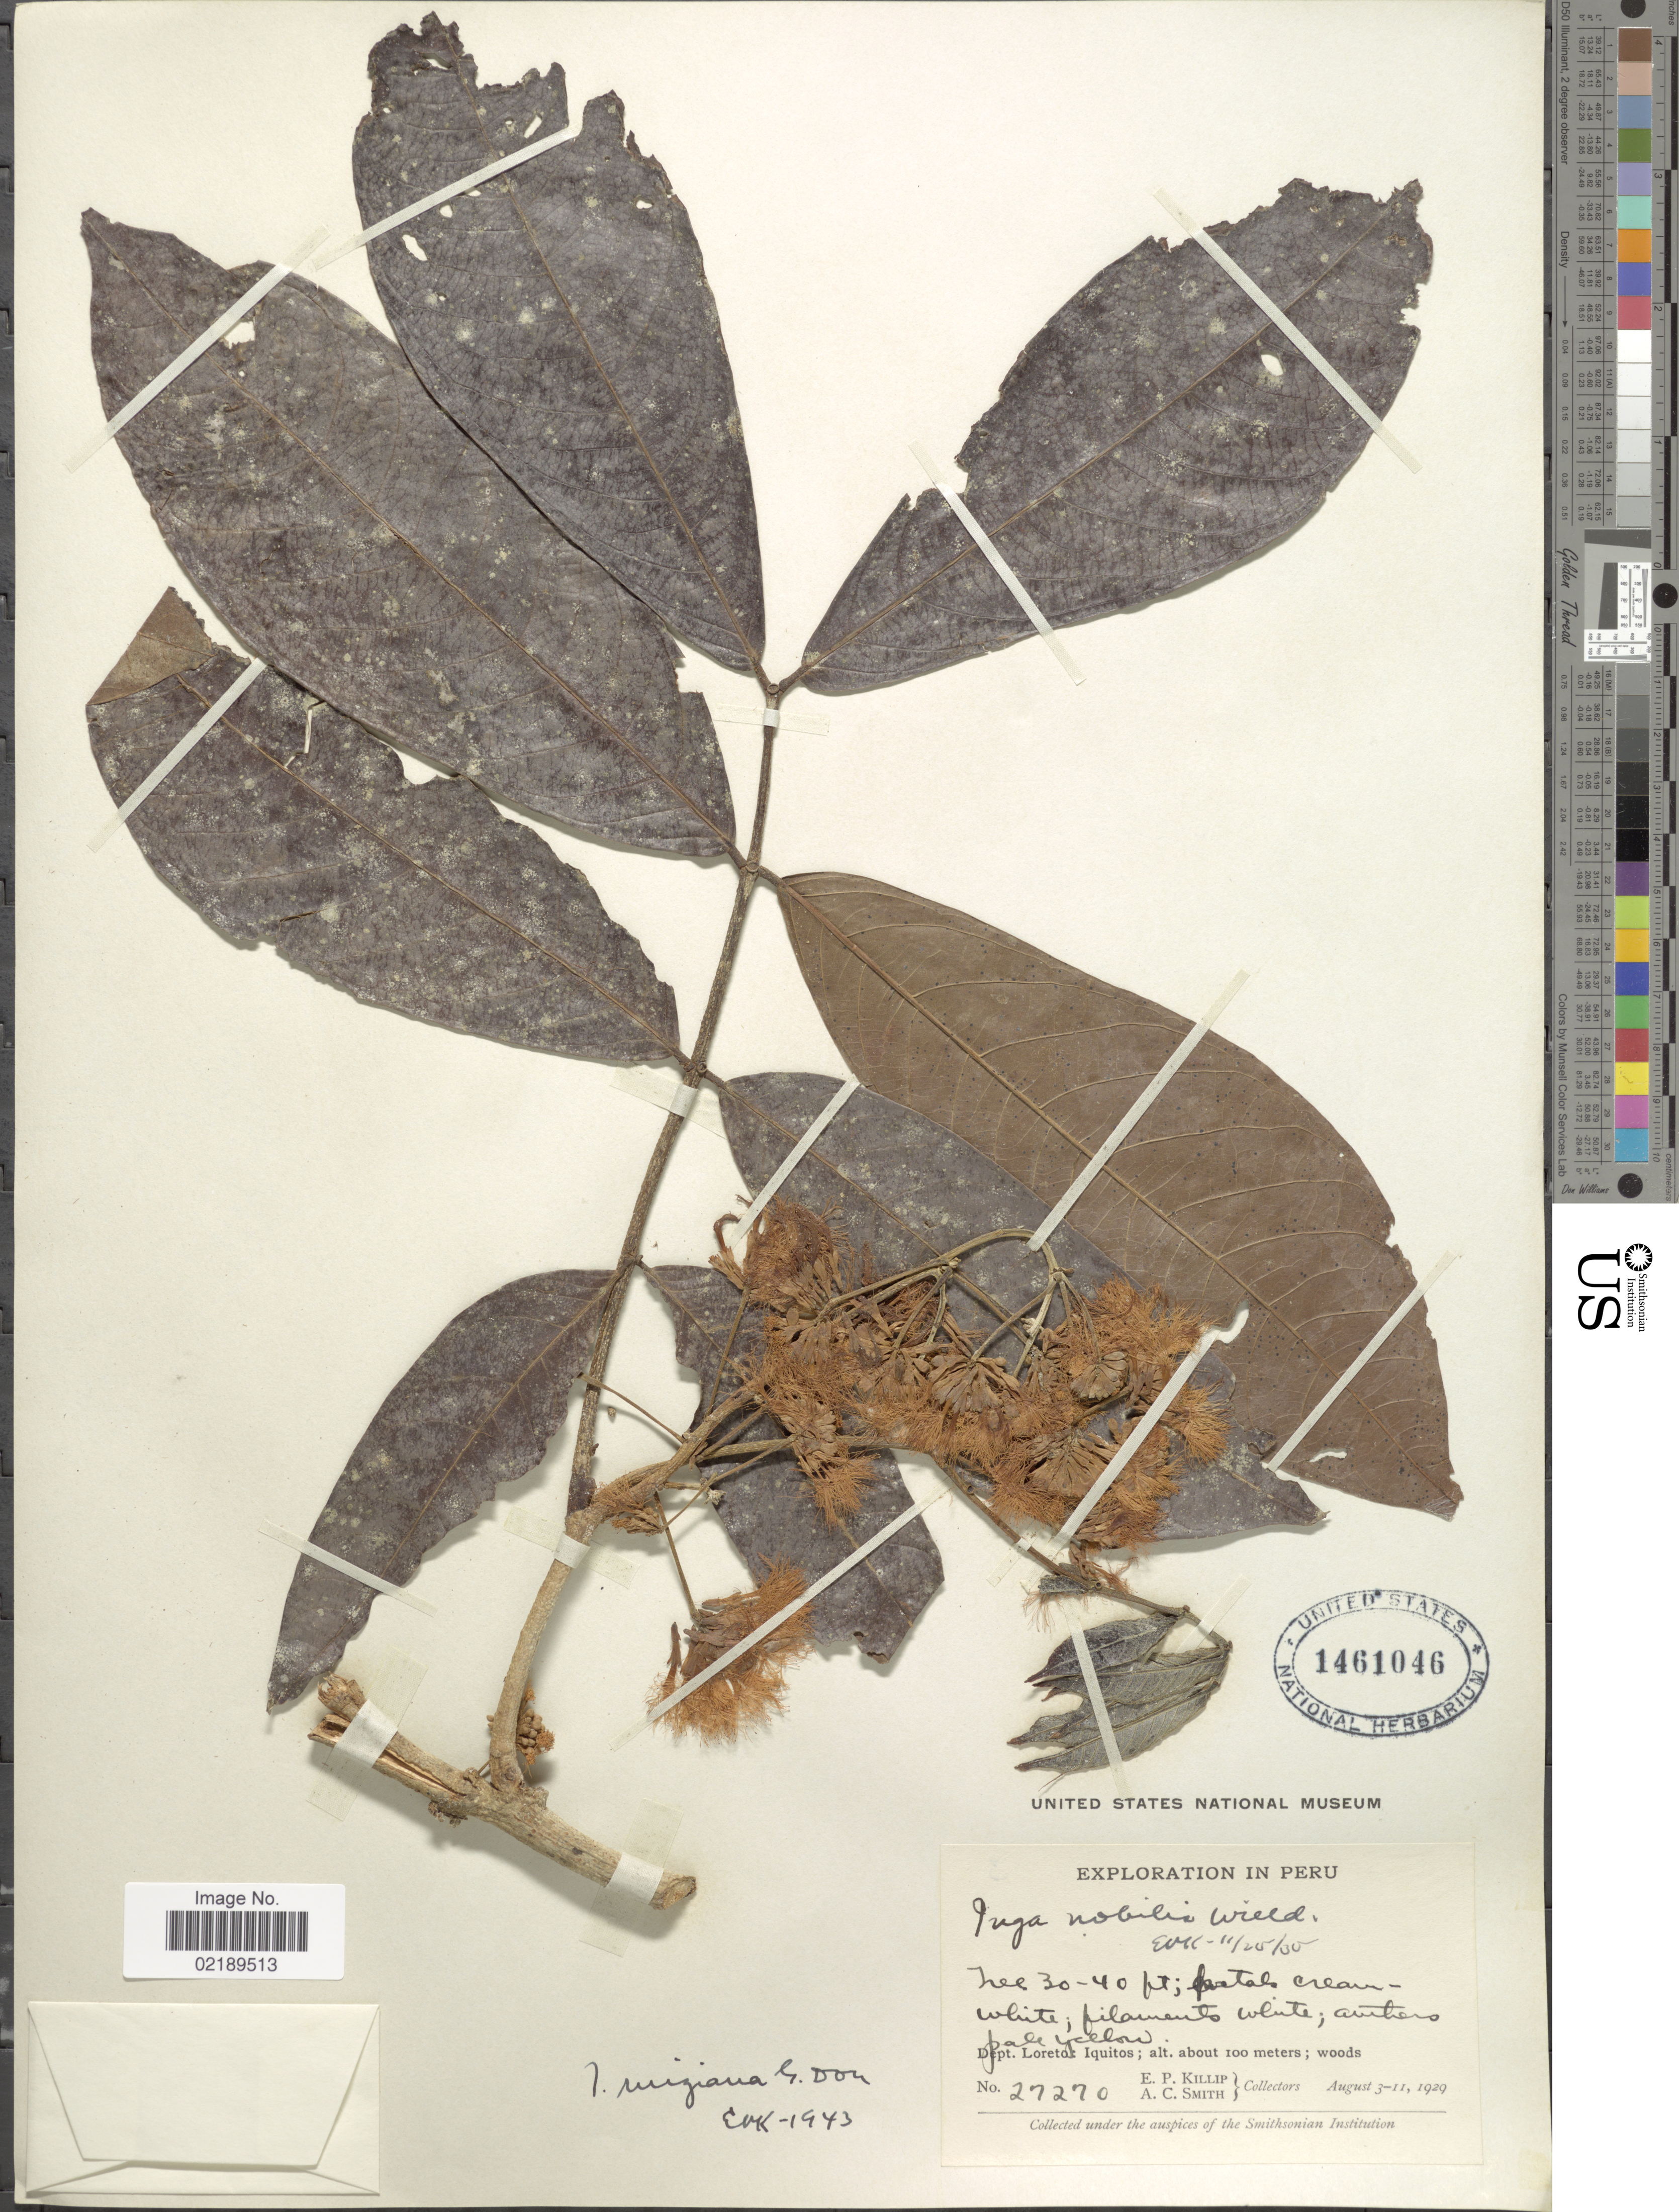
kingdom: Plantae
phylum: Tracheophyta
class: Magnoliopsida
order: Fabales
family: Fabaceae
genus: Inga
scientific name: Inga ruiziana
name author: G. Don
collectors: E. P. Killip & A. C. Smith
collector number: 27270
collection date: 1929-08-03/1929-08-11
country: Peru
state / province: Loreto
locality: Iquitos.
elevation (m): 100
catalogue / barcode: US 1461046